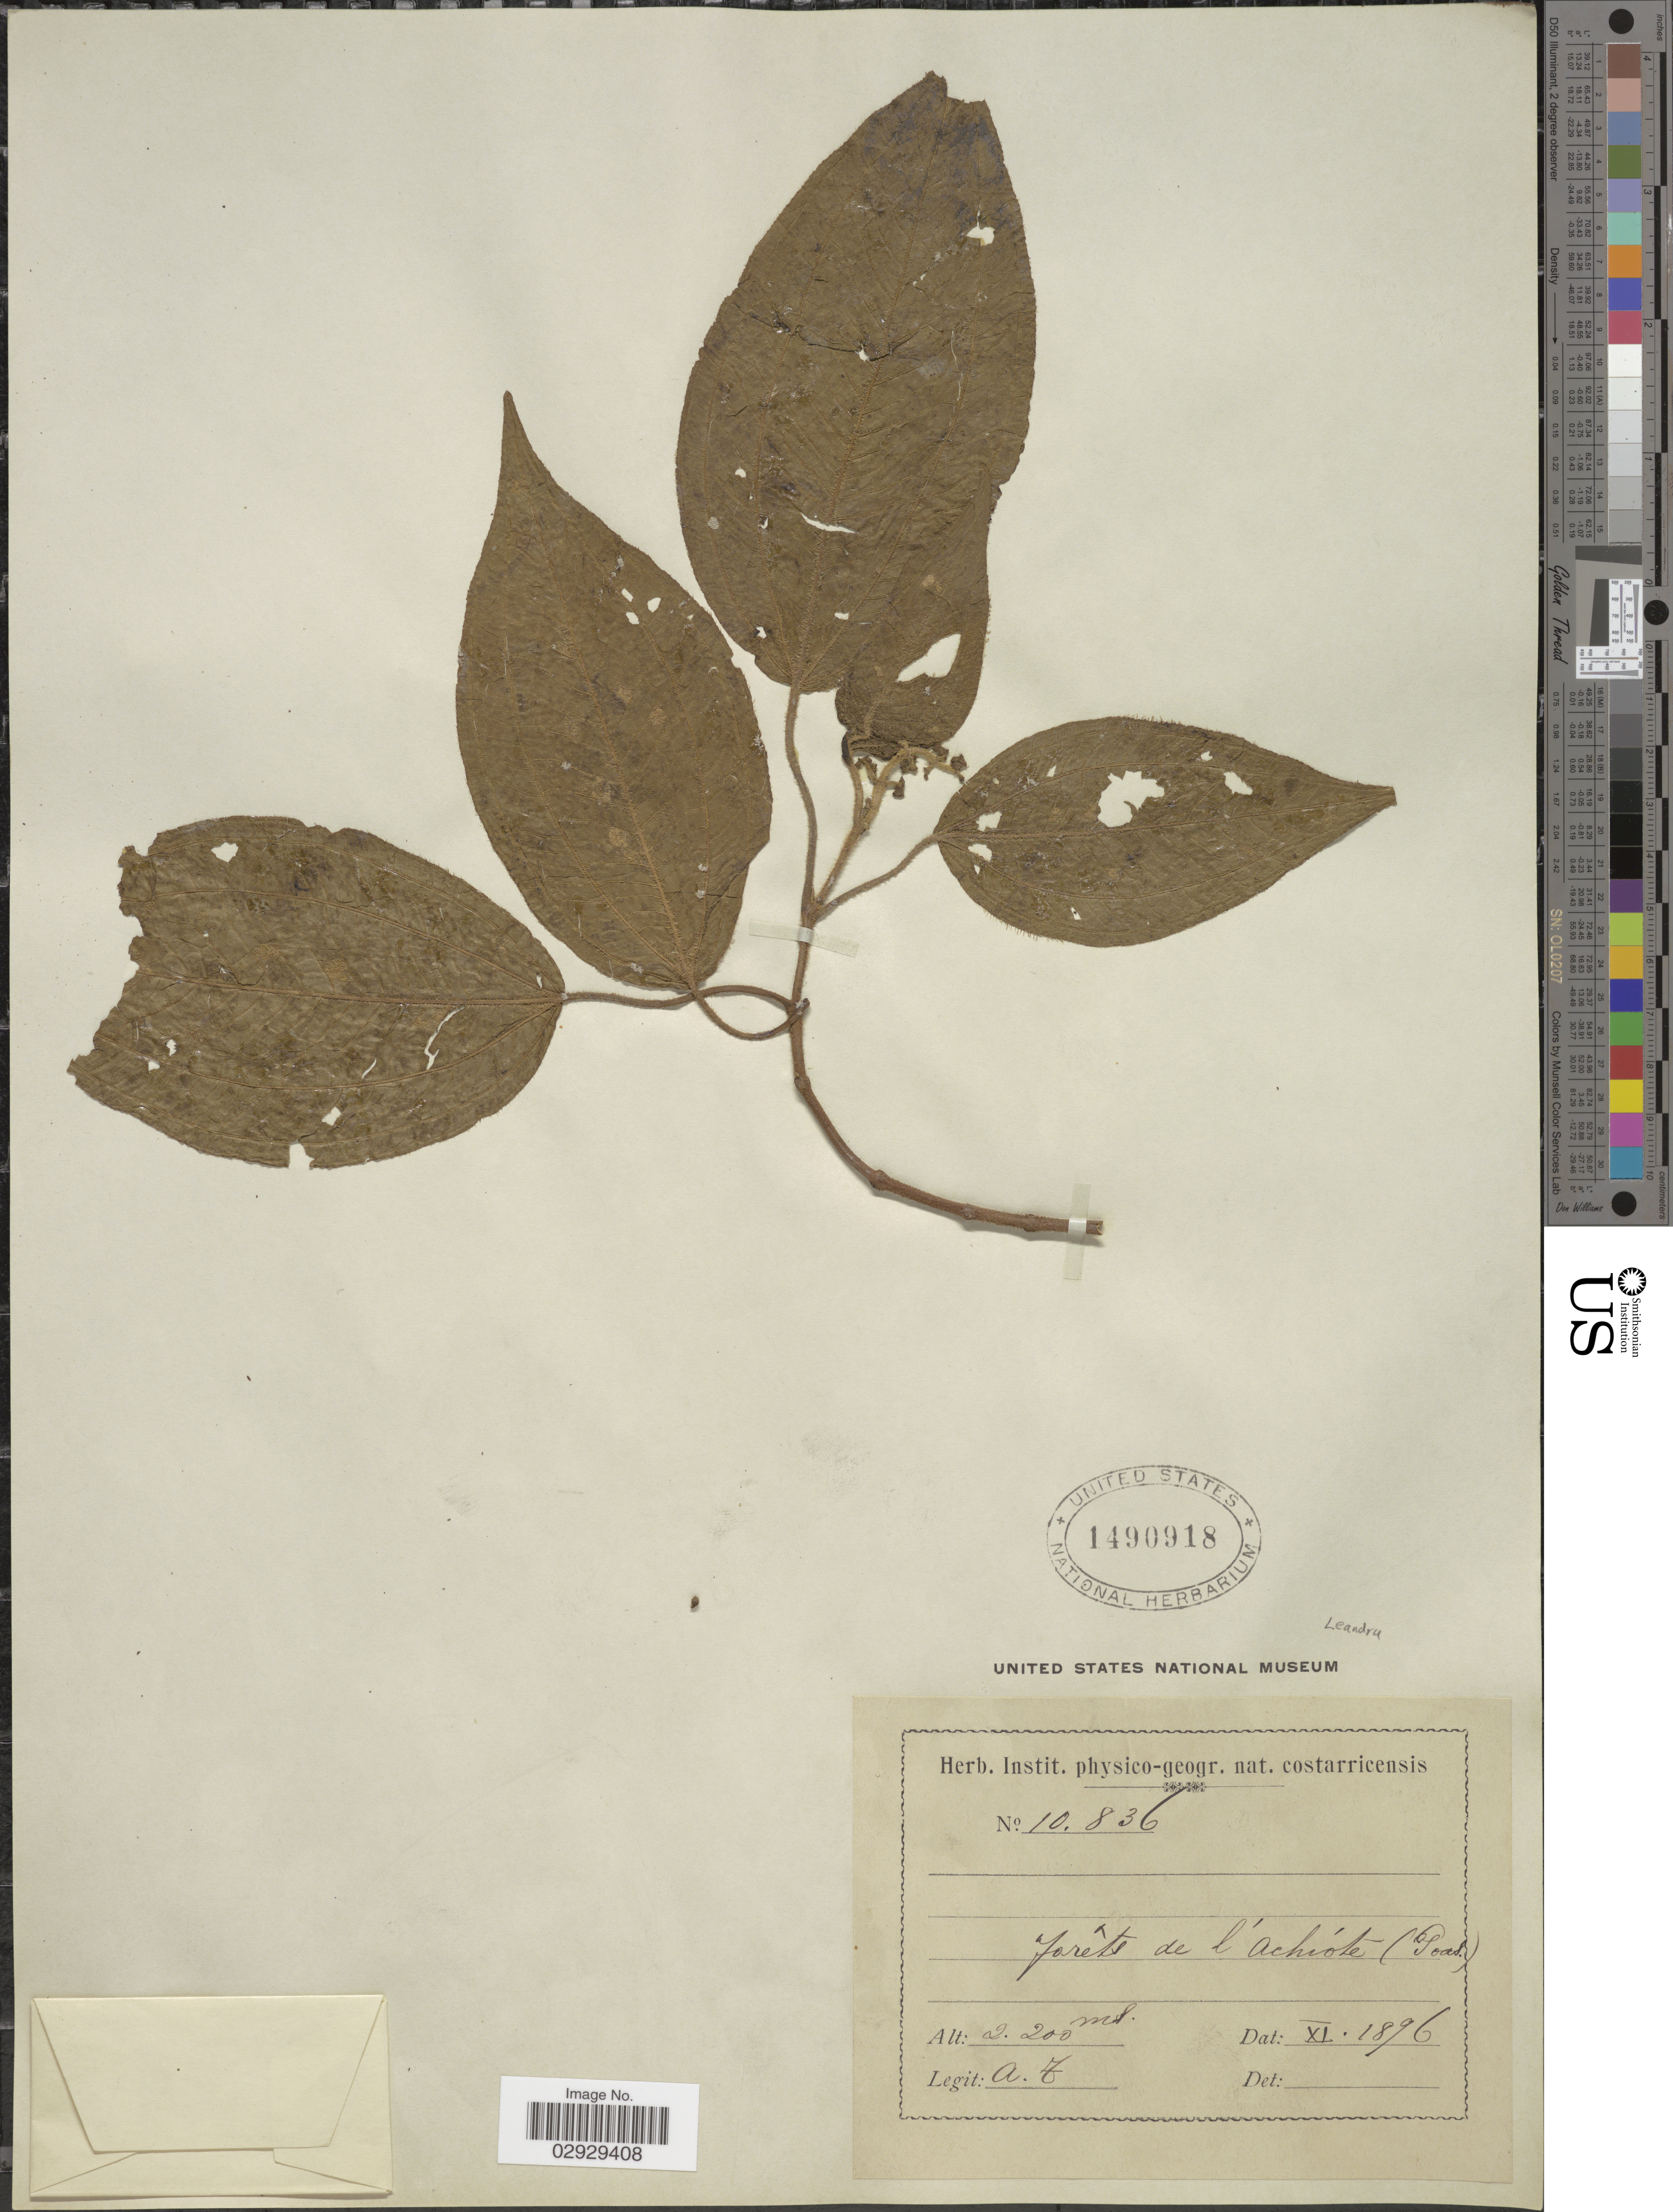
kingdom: Plantae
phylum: Tracheophyta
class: Magnoliopsida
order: Myrtales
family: Melastomataceae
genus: Leandra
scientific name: Leandra sp.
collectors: A. T.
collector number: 10836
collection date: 1896-11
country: Costa Rica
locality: Forêts de l'Achióte (Poas.).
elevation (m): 2200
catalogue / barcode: US 1490918